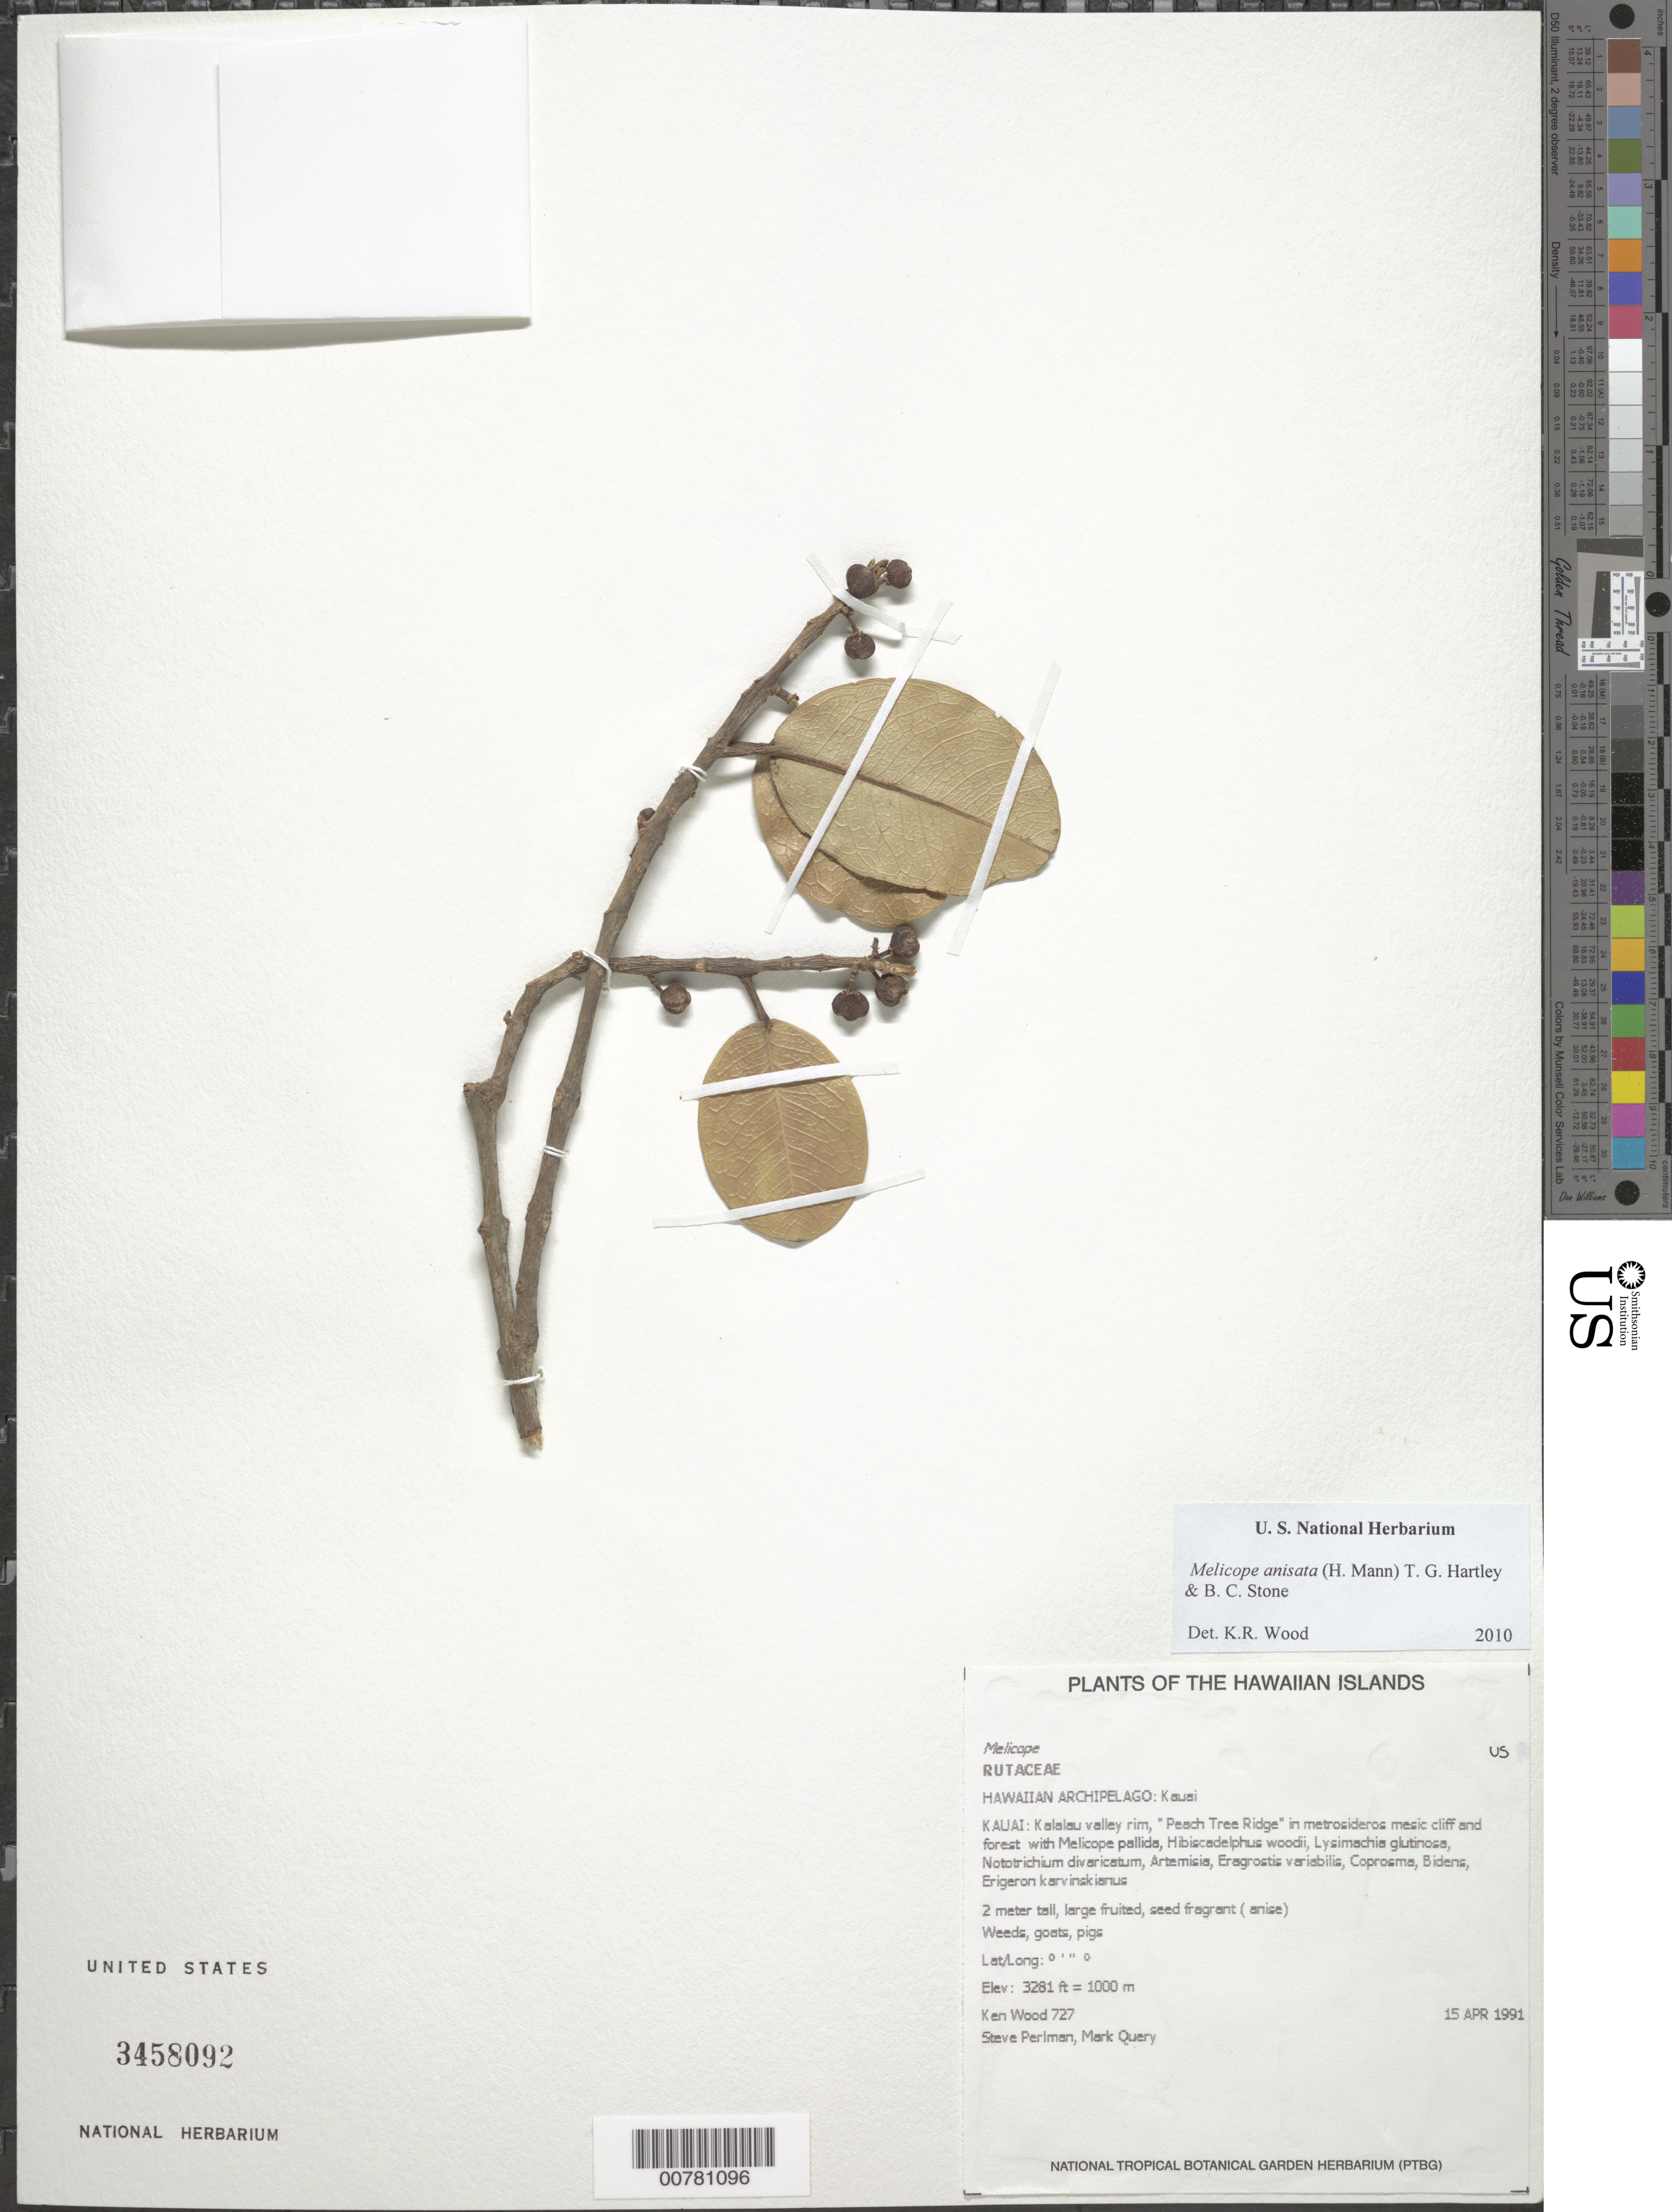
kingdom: Plantae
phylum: Tracheophyta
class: Magnoliopsida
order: Sapindales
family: Rutaceae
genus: Melicope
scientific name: Melicope anisata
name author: (H. Mann) T.G. Hartley & B.C. Stone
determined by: Wood, Kenneth R.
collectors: K. R. Wood, S. P. Perlman & M. Query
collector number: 727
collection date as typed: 15 Apr 1991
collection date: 1991-04-15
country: United States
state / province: Hawaii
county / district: Kaui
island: Kaua'i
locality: Kalalau valley rim, "Peach Tree Ridge"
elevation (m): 1000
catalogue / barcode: US 3458092